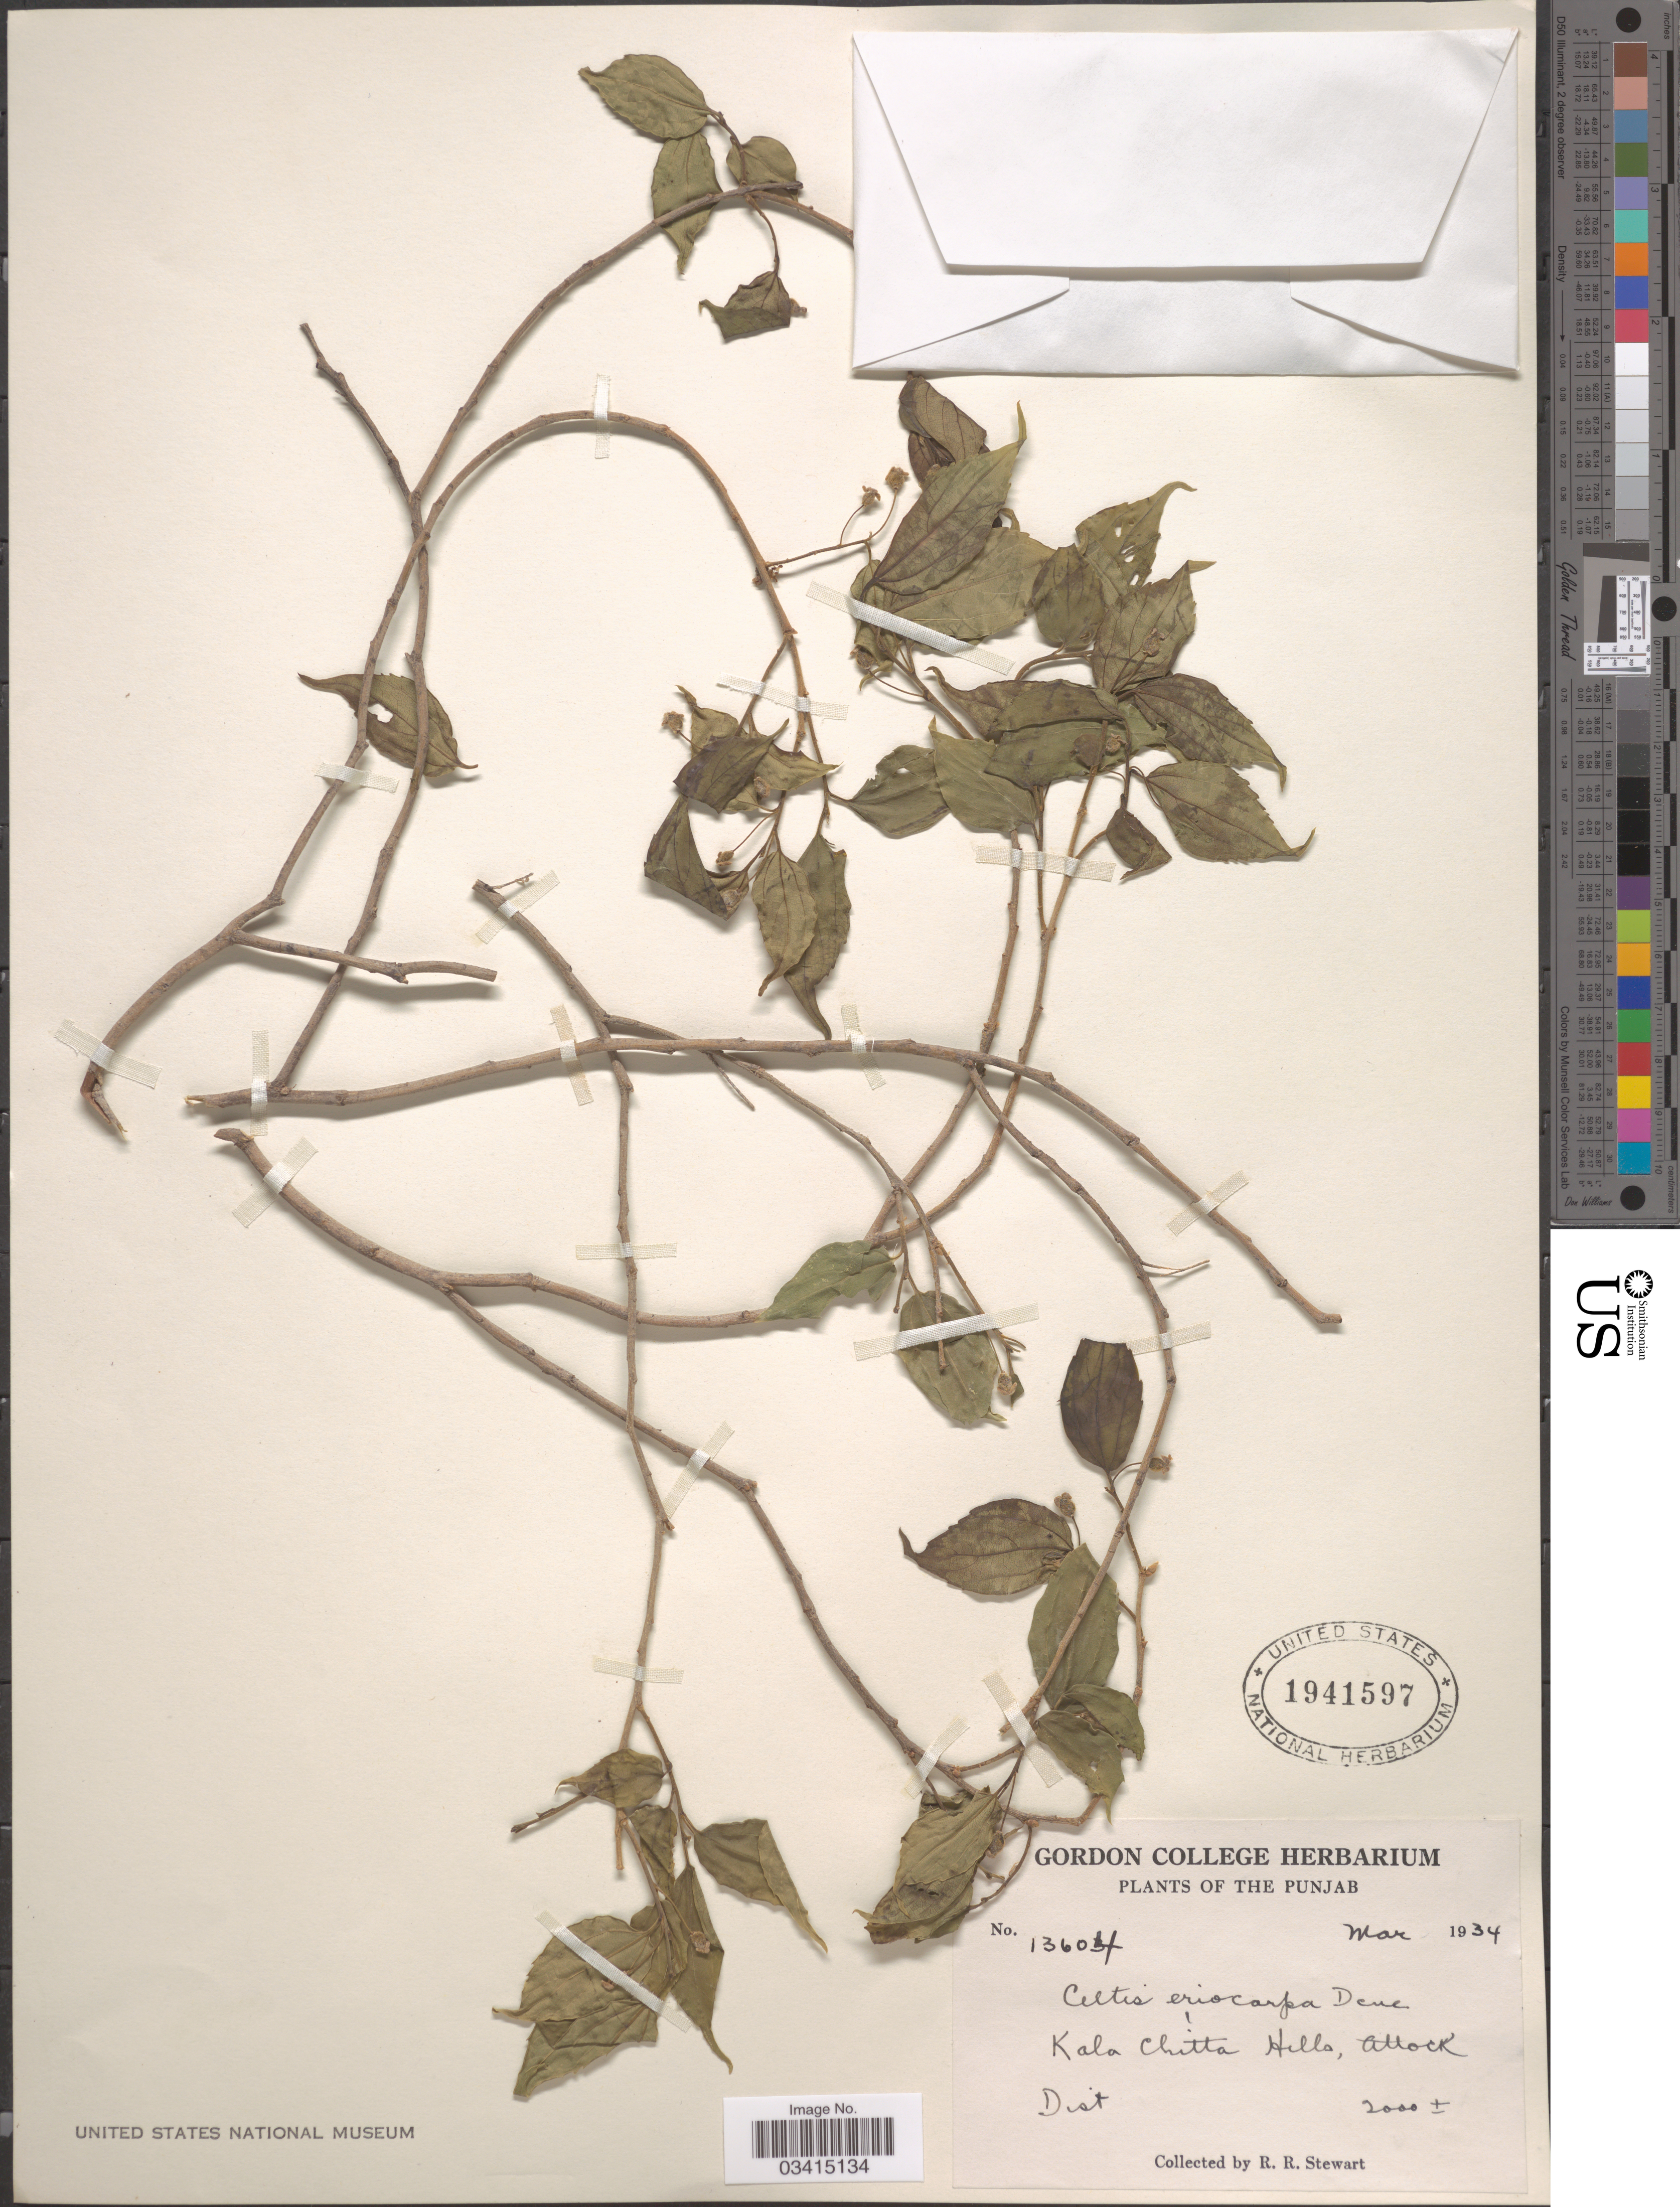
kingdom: Plantae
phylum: Tracheophyta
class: Magnoliopsida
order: Rosales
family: Cannabaceae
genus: Celtis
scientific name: Celtis eriocarpa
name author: Decne.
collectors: R. Stewart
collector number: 13604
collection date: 1934-03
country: Pakistan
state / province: Punjab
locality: Kala Chitta Hills, Attock.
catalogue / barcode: US 1941597